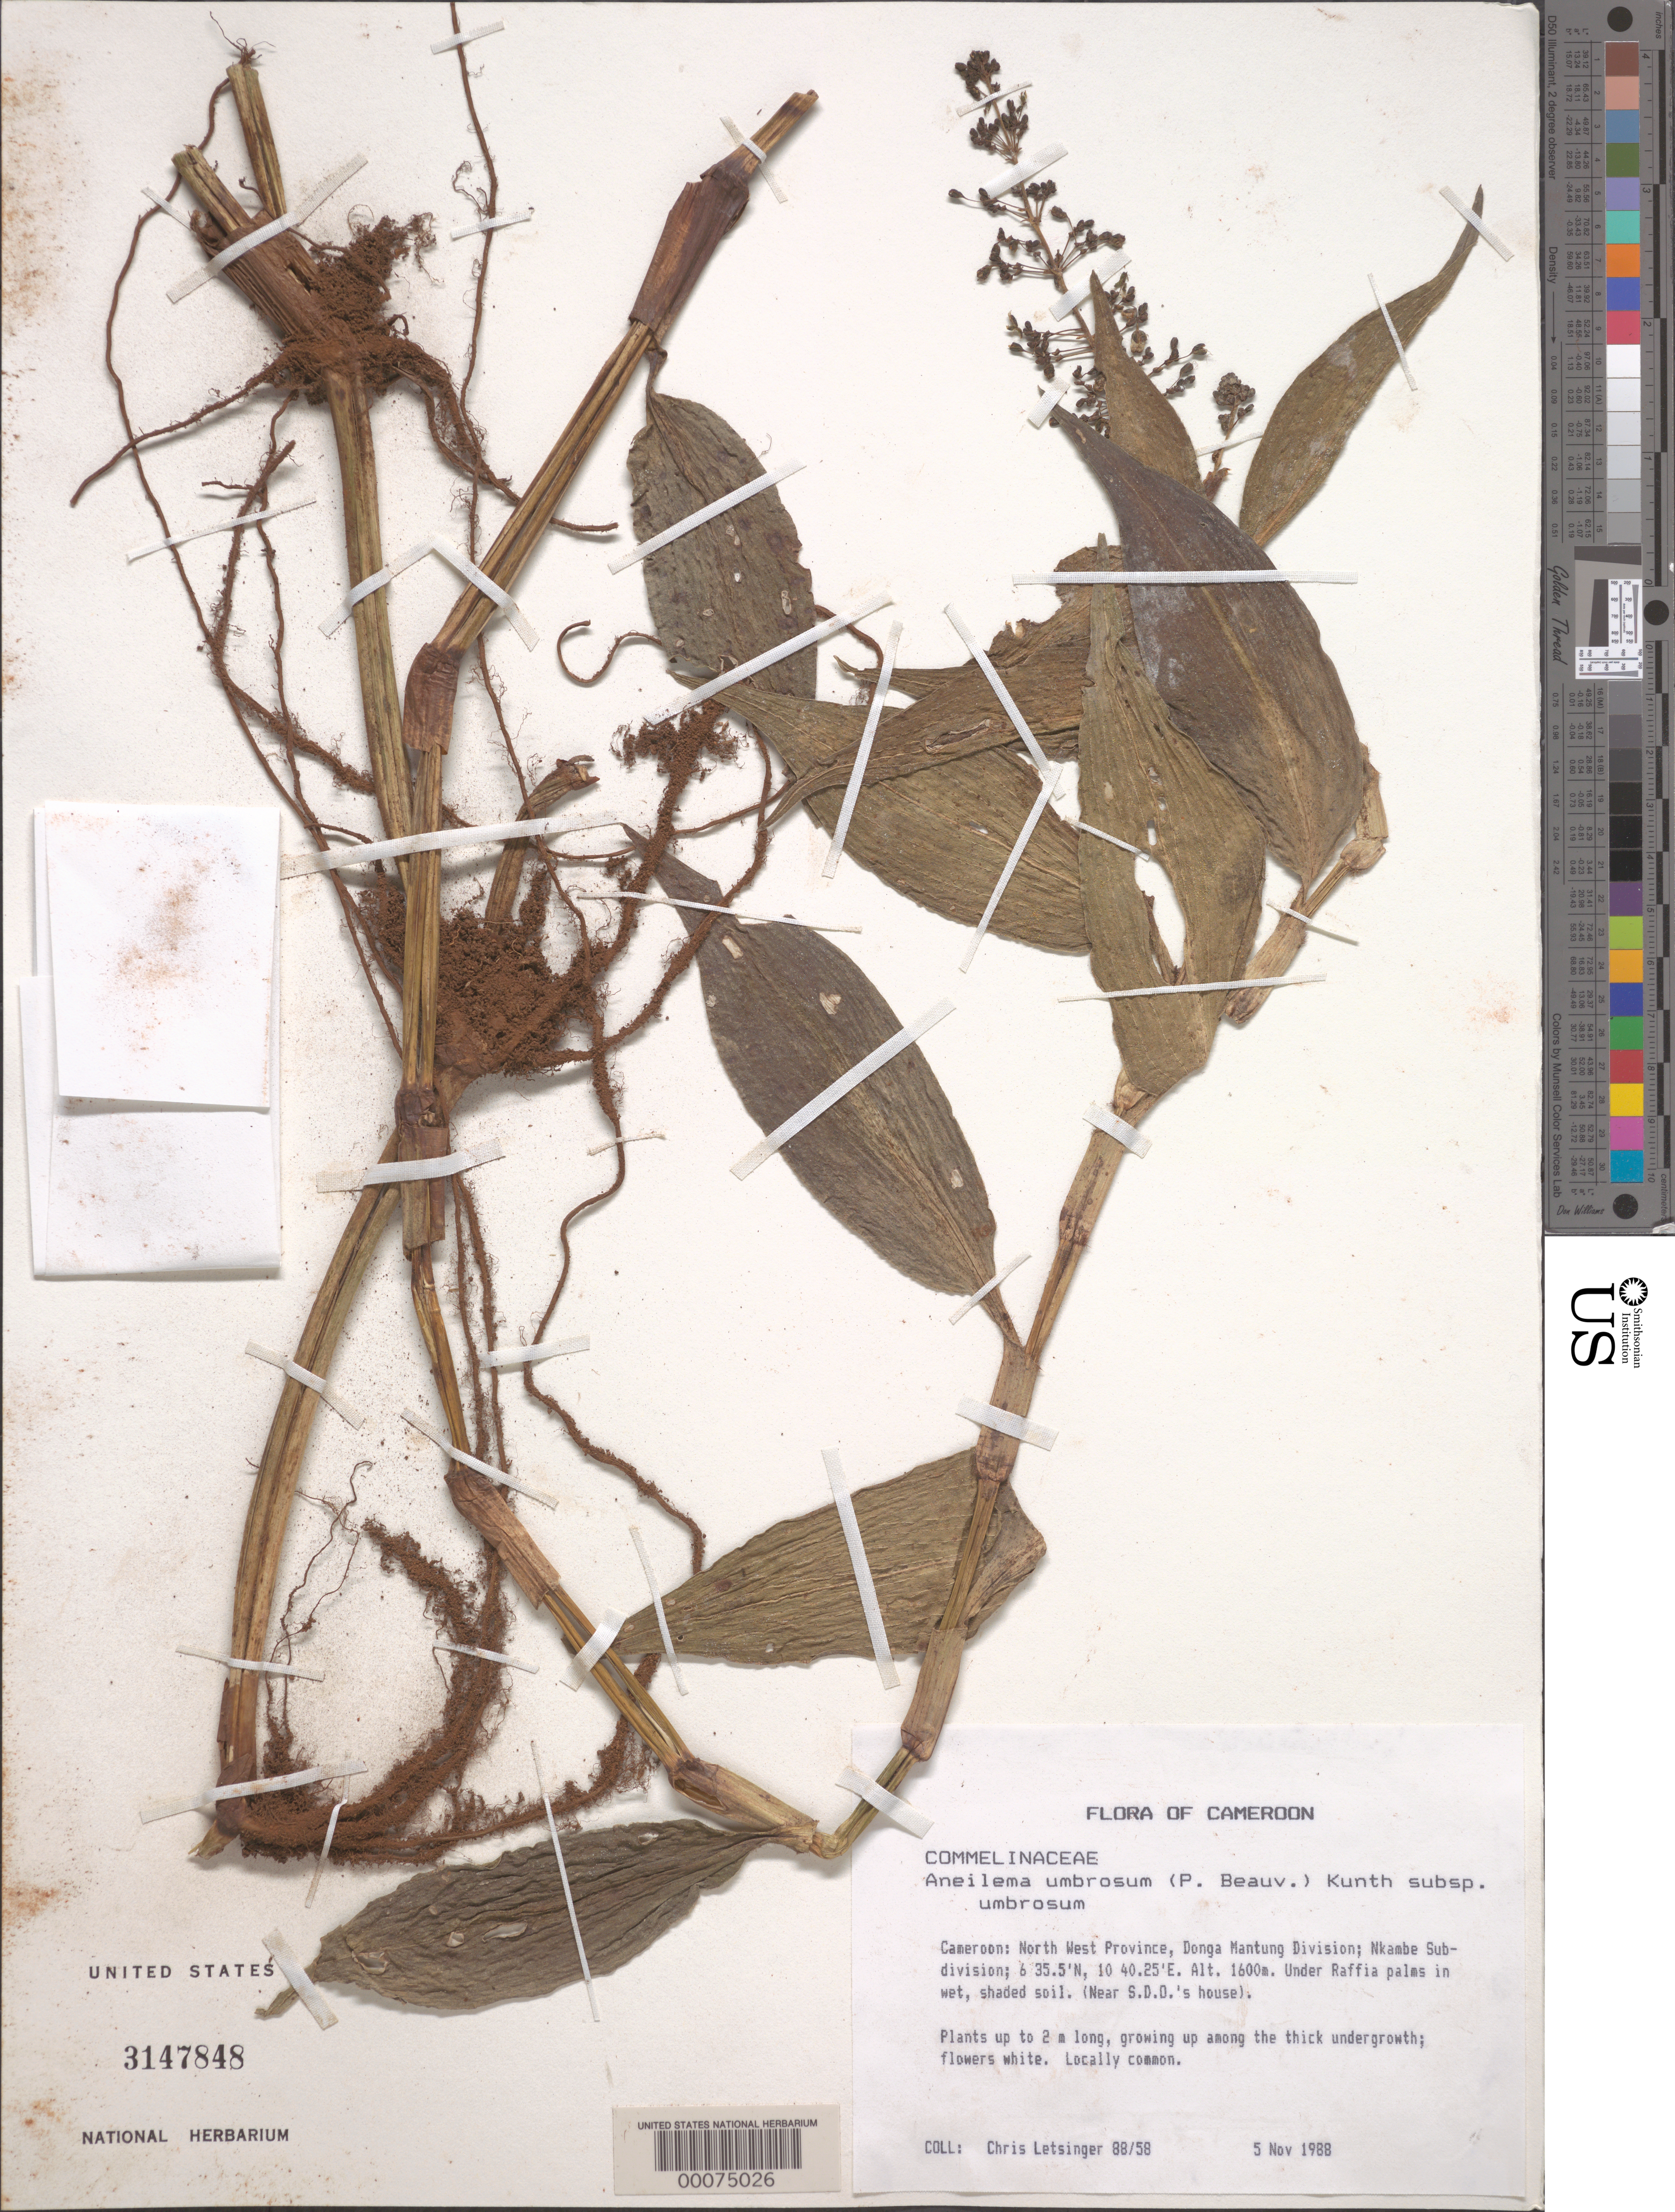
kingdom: Plantae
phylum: Tracheophyta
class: Liliopsida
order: Commelinales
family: Commelinaceae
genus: Aneilema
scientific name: Aneilema umbrosum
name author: (Vahl) Kunth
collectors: C. Letsinger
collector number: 88/58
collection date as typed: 05 Nov 1988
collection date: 1988-11-05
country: Cameroon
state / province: Nord-ouest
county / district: Donga-mantung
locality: Nkambe subdivision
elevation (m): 1600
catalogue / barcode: US 3147848